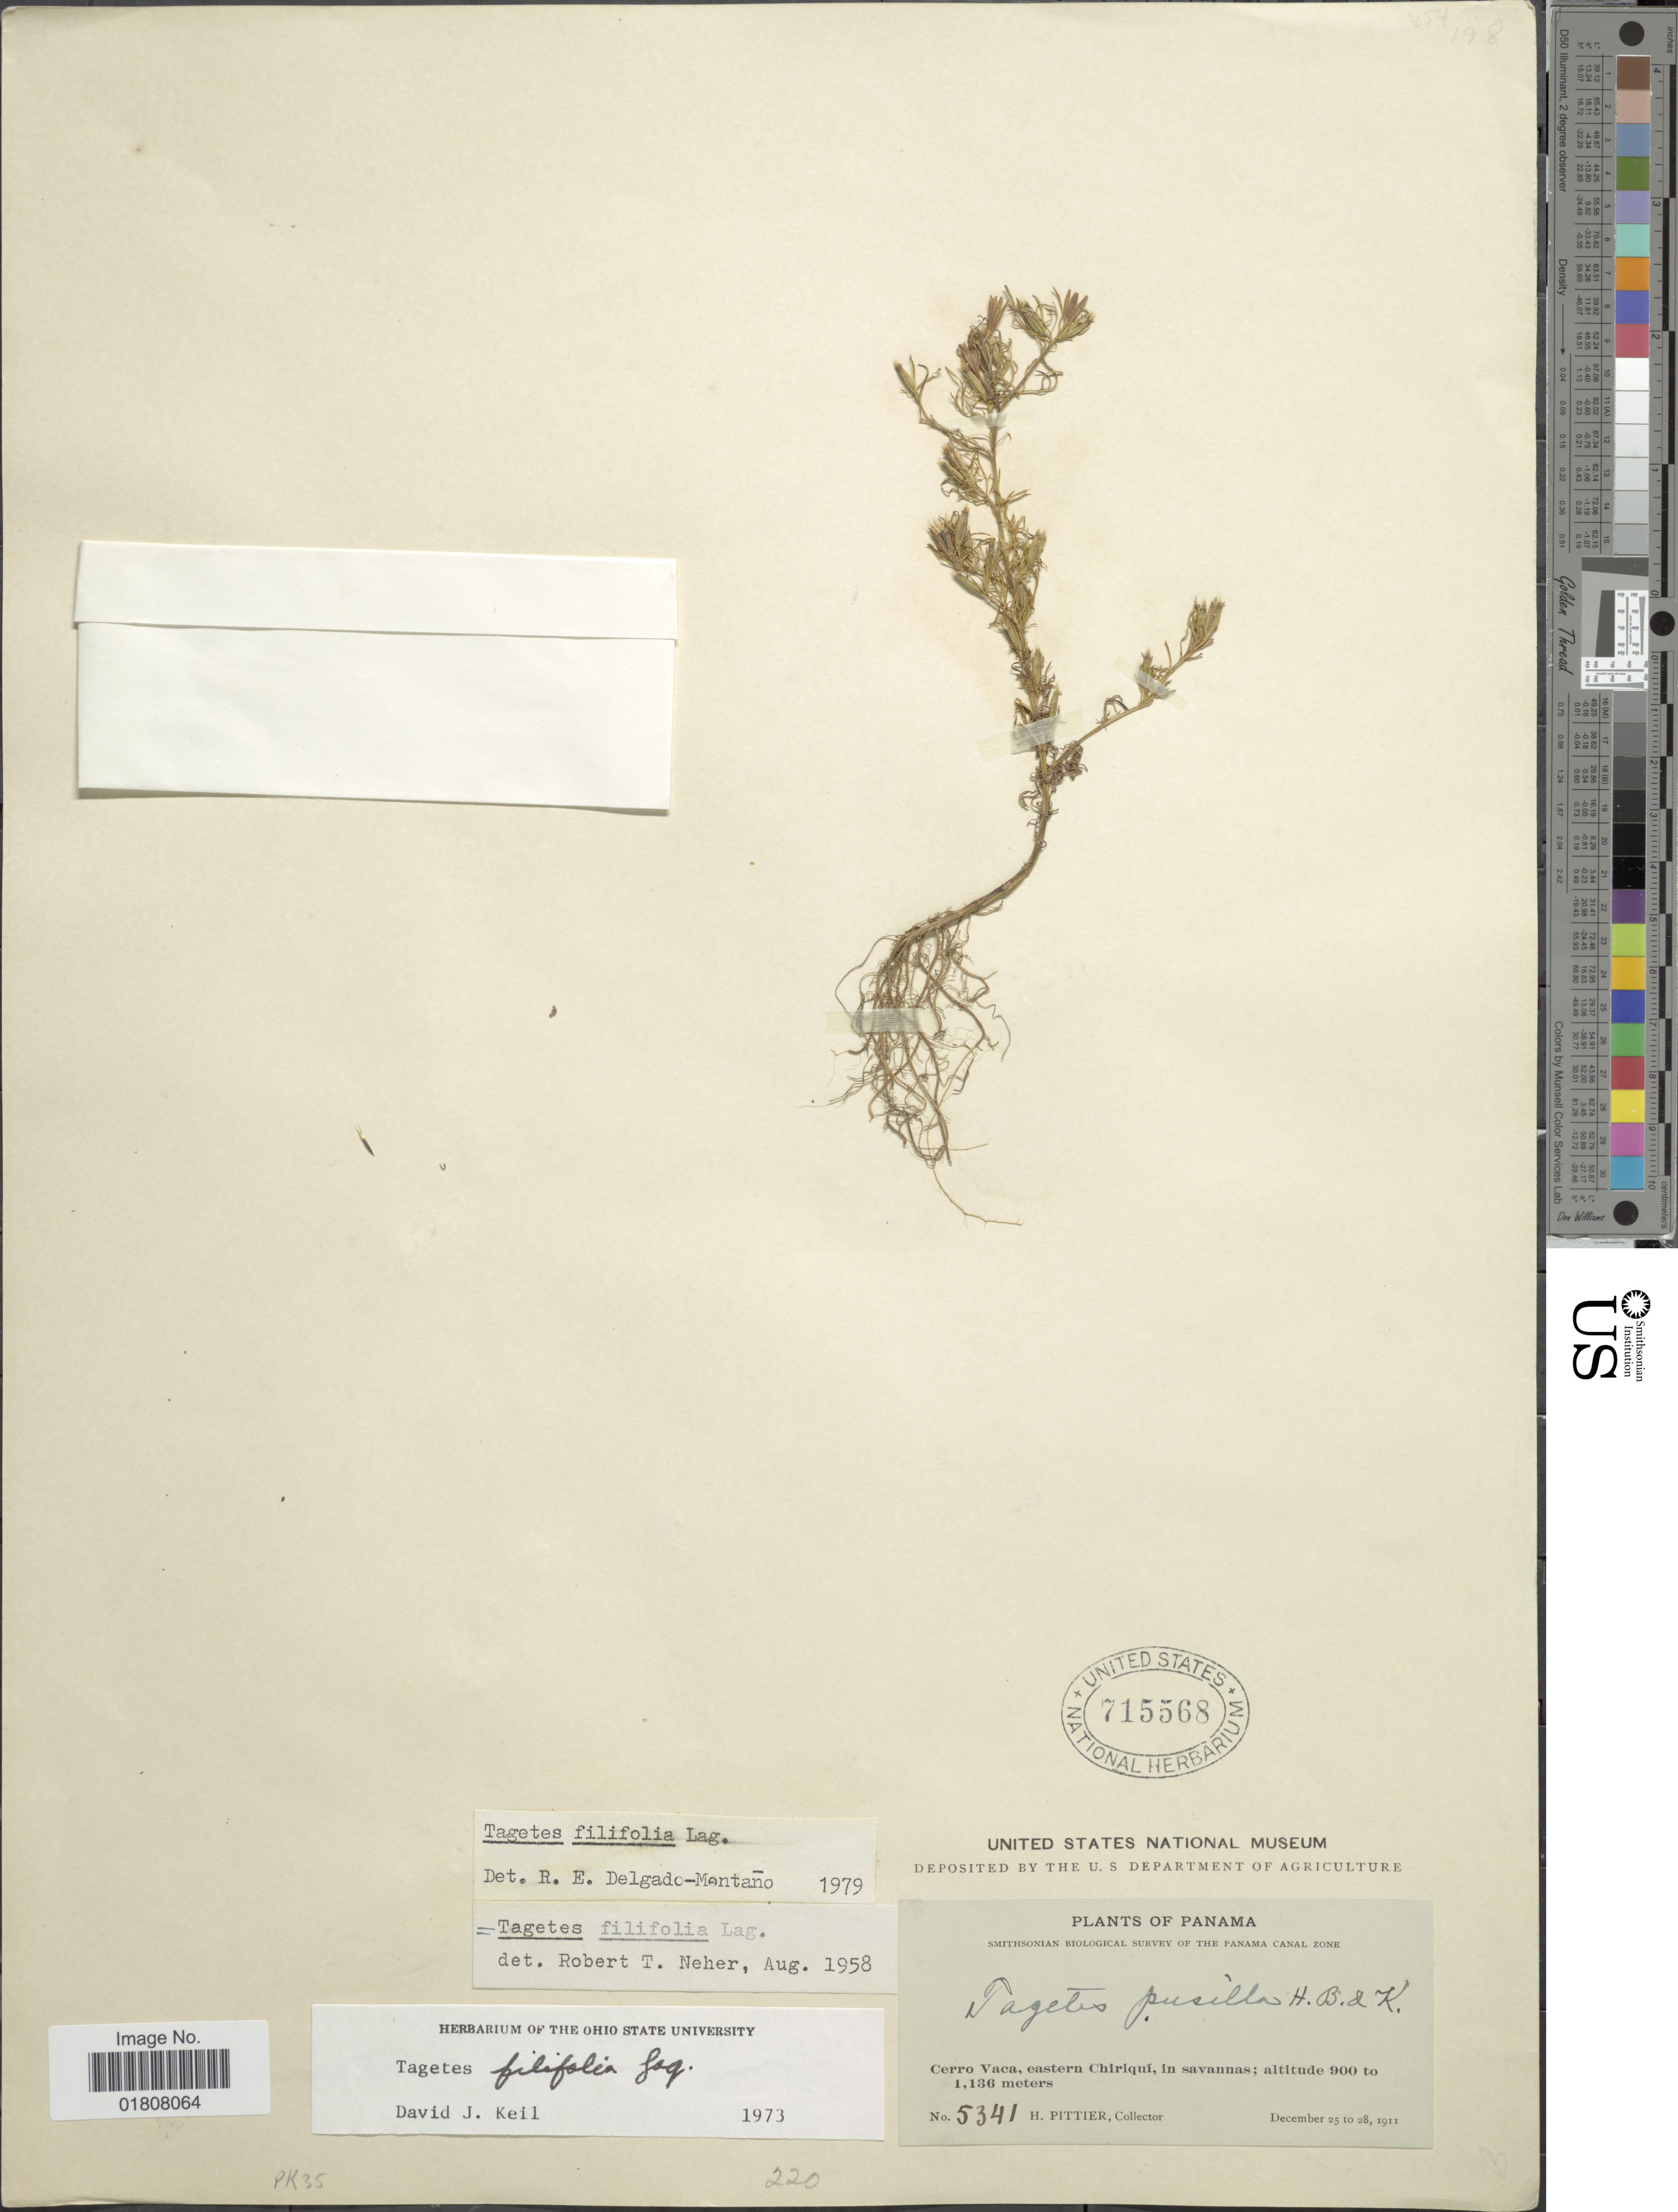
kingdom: Plantae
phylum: Tracheophyta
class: Magnoliopsida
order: Asterales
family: Asteraceae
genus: Tagetes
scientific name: Tagetes filifolia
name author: Lag.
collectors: H. F. Pittier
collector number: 5341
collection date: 1911-12-25/1911-12-28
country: Panama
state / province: Chiriqui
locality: Cerro Vaca, eastern Chiriqui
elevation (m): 900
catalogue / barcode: US 715568